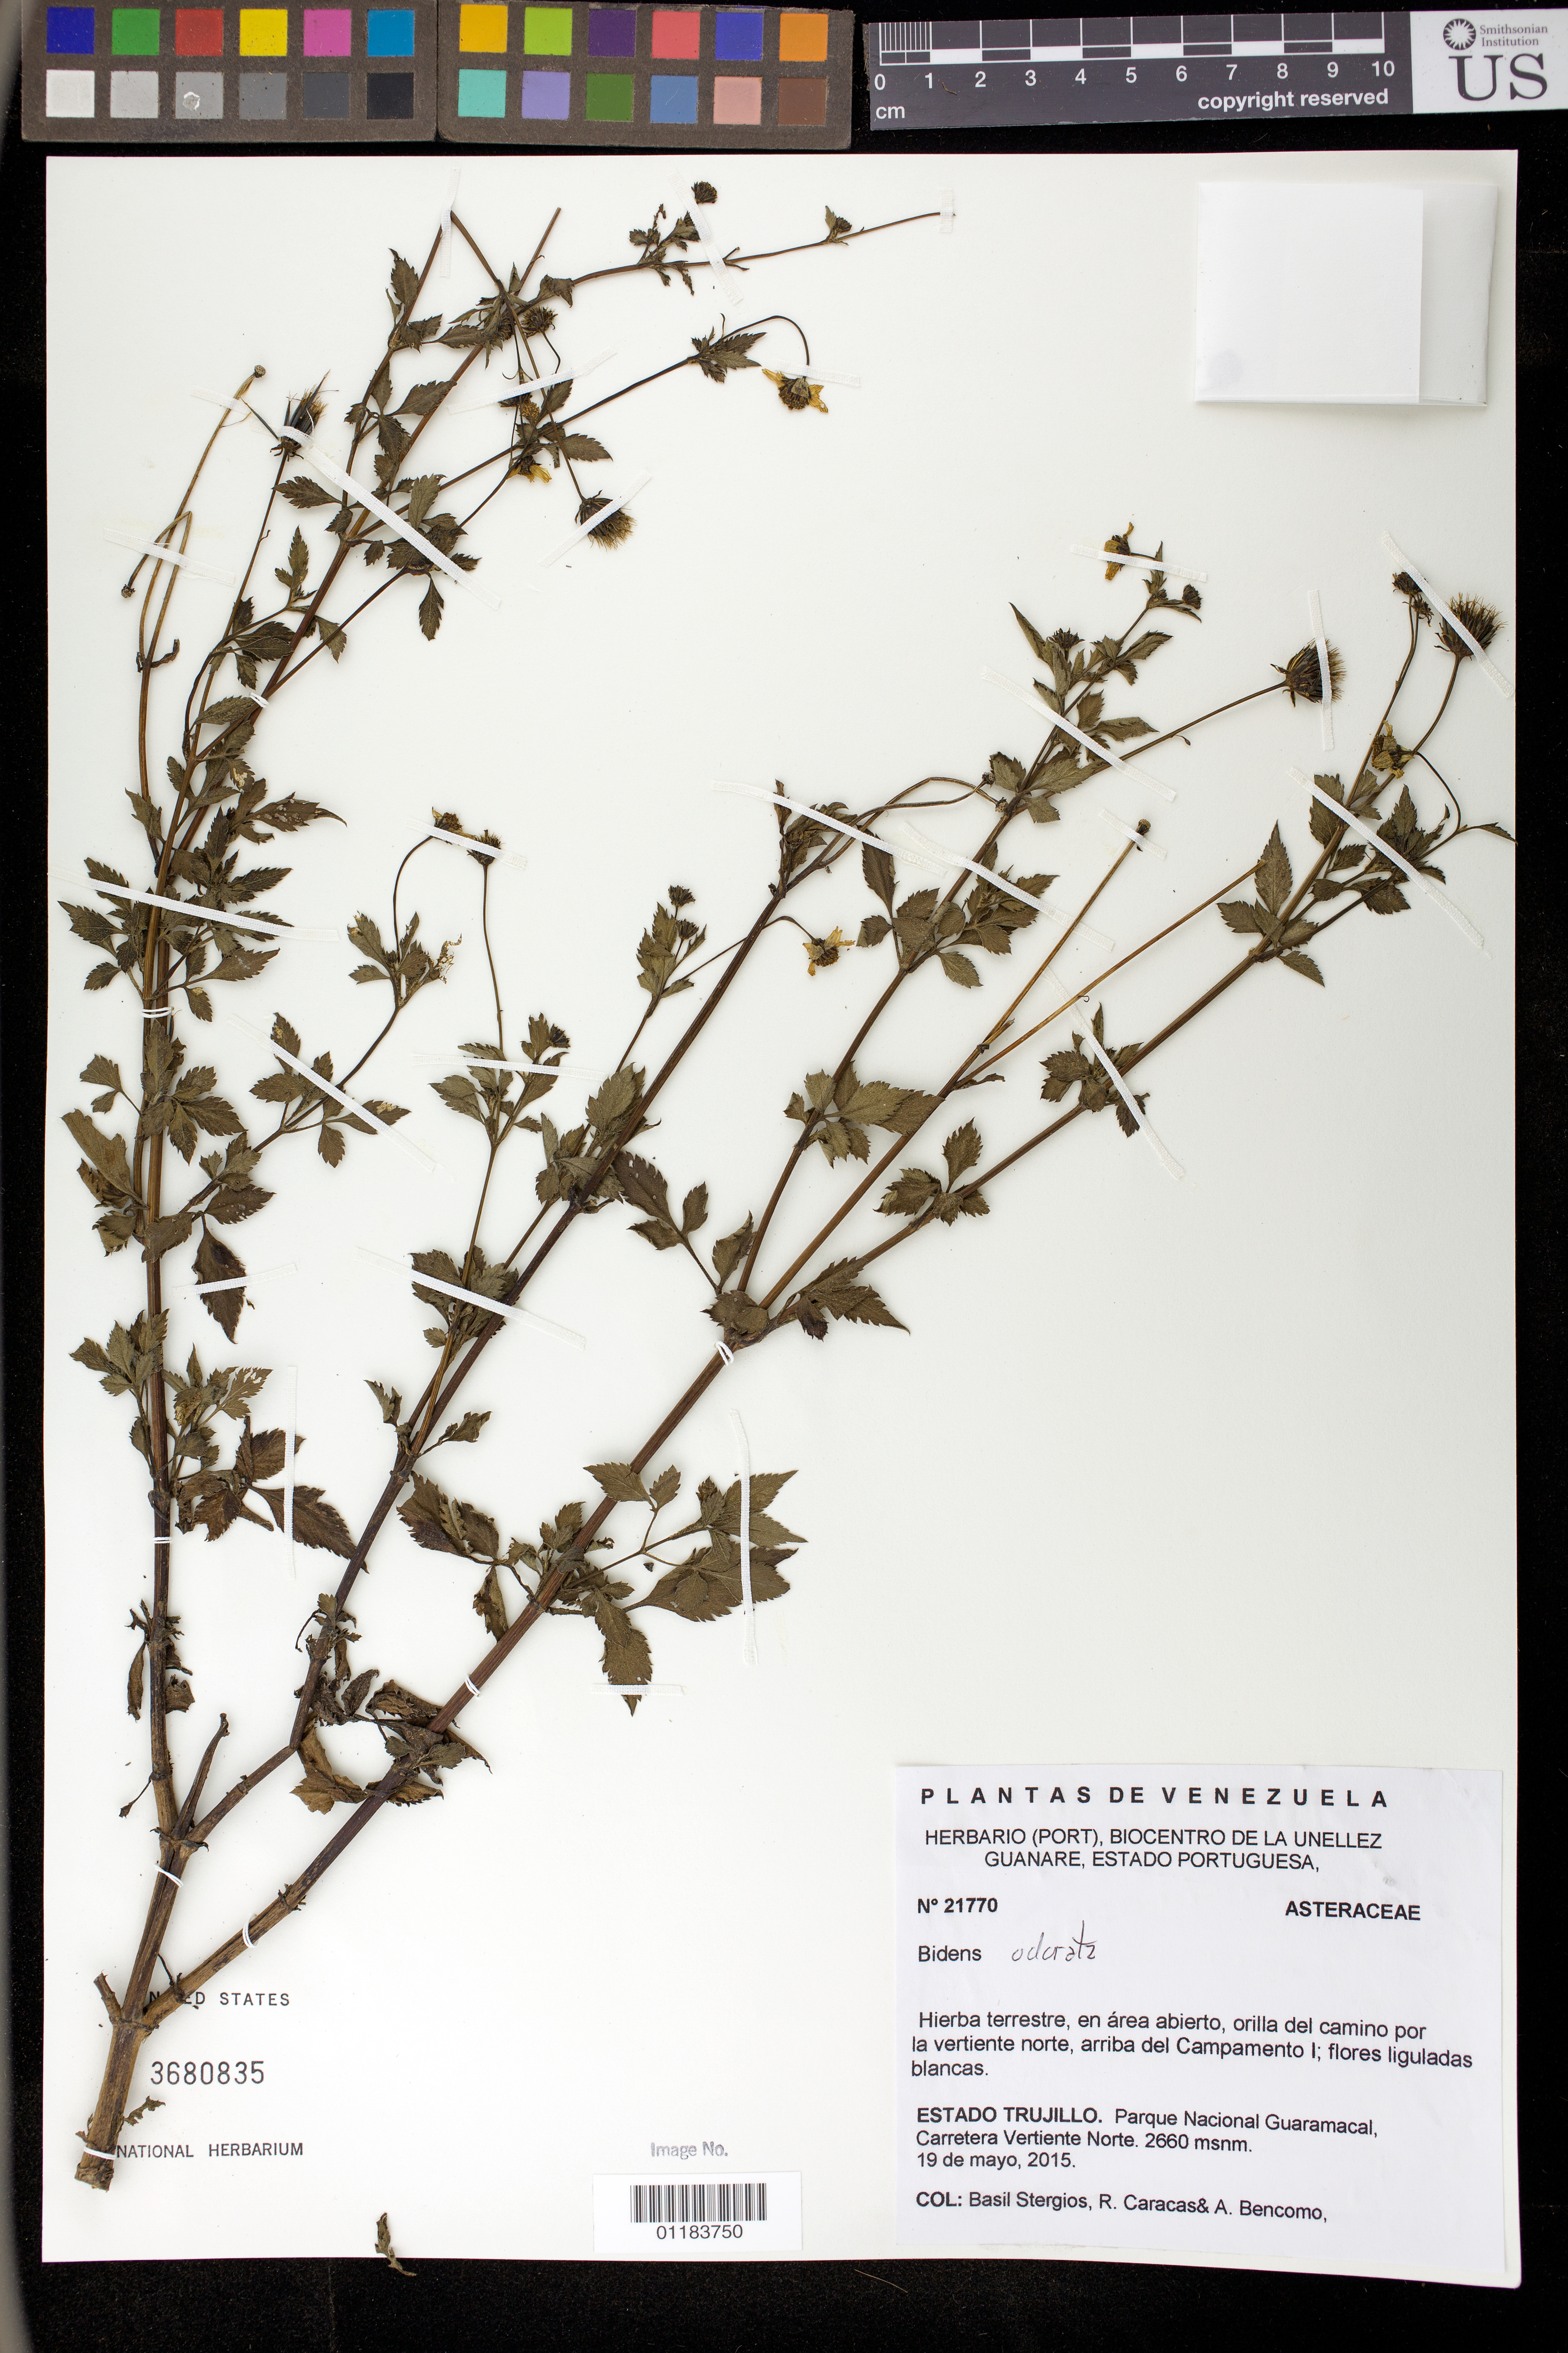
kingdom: Plantae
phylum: Tracheophyta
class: Magnoliopsida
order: Asterales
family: Asteraceae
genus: Bidens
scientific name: Bidens odorata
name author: Cav.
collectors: B. G. Stergios, R. Caracas & A. Bencomo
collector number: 21770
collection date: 2007-03-19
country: Venezuela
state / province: Trujillo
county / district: Boconó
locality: Parque Nacional Guaramacal, carretera vertiente N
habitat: area abierto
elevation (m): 2660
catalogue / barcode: US 3680835